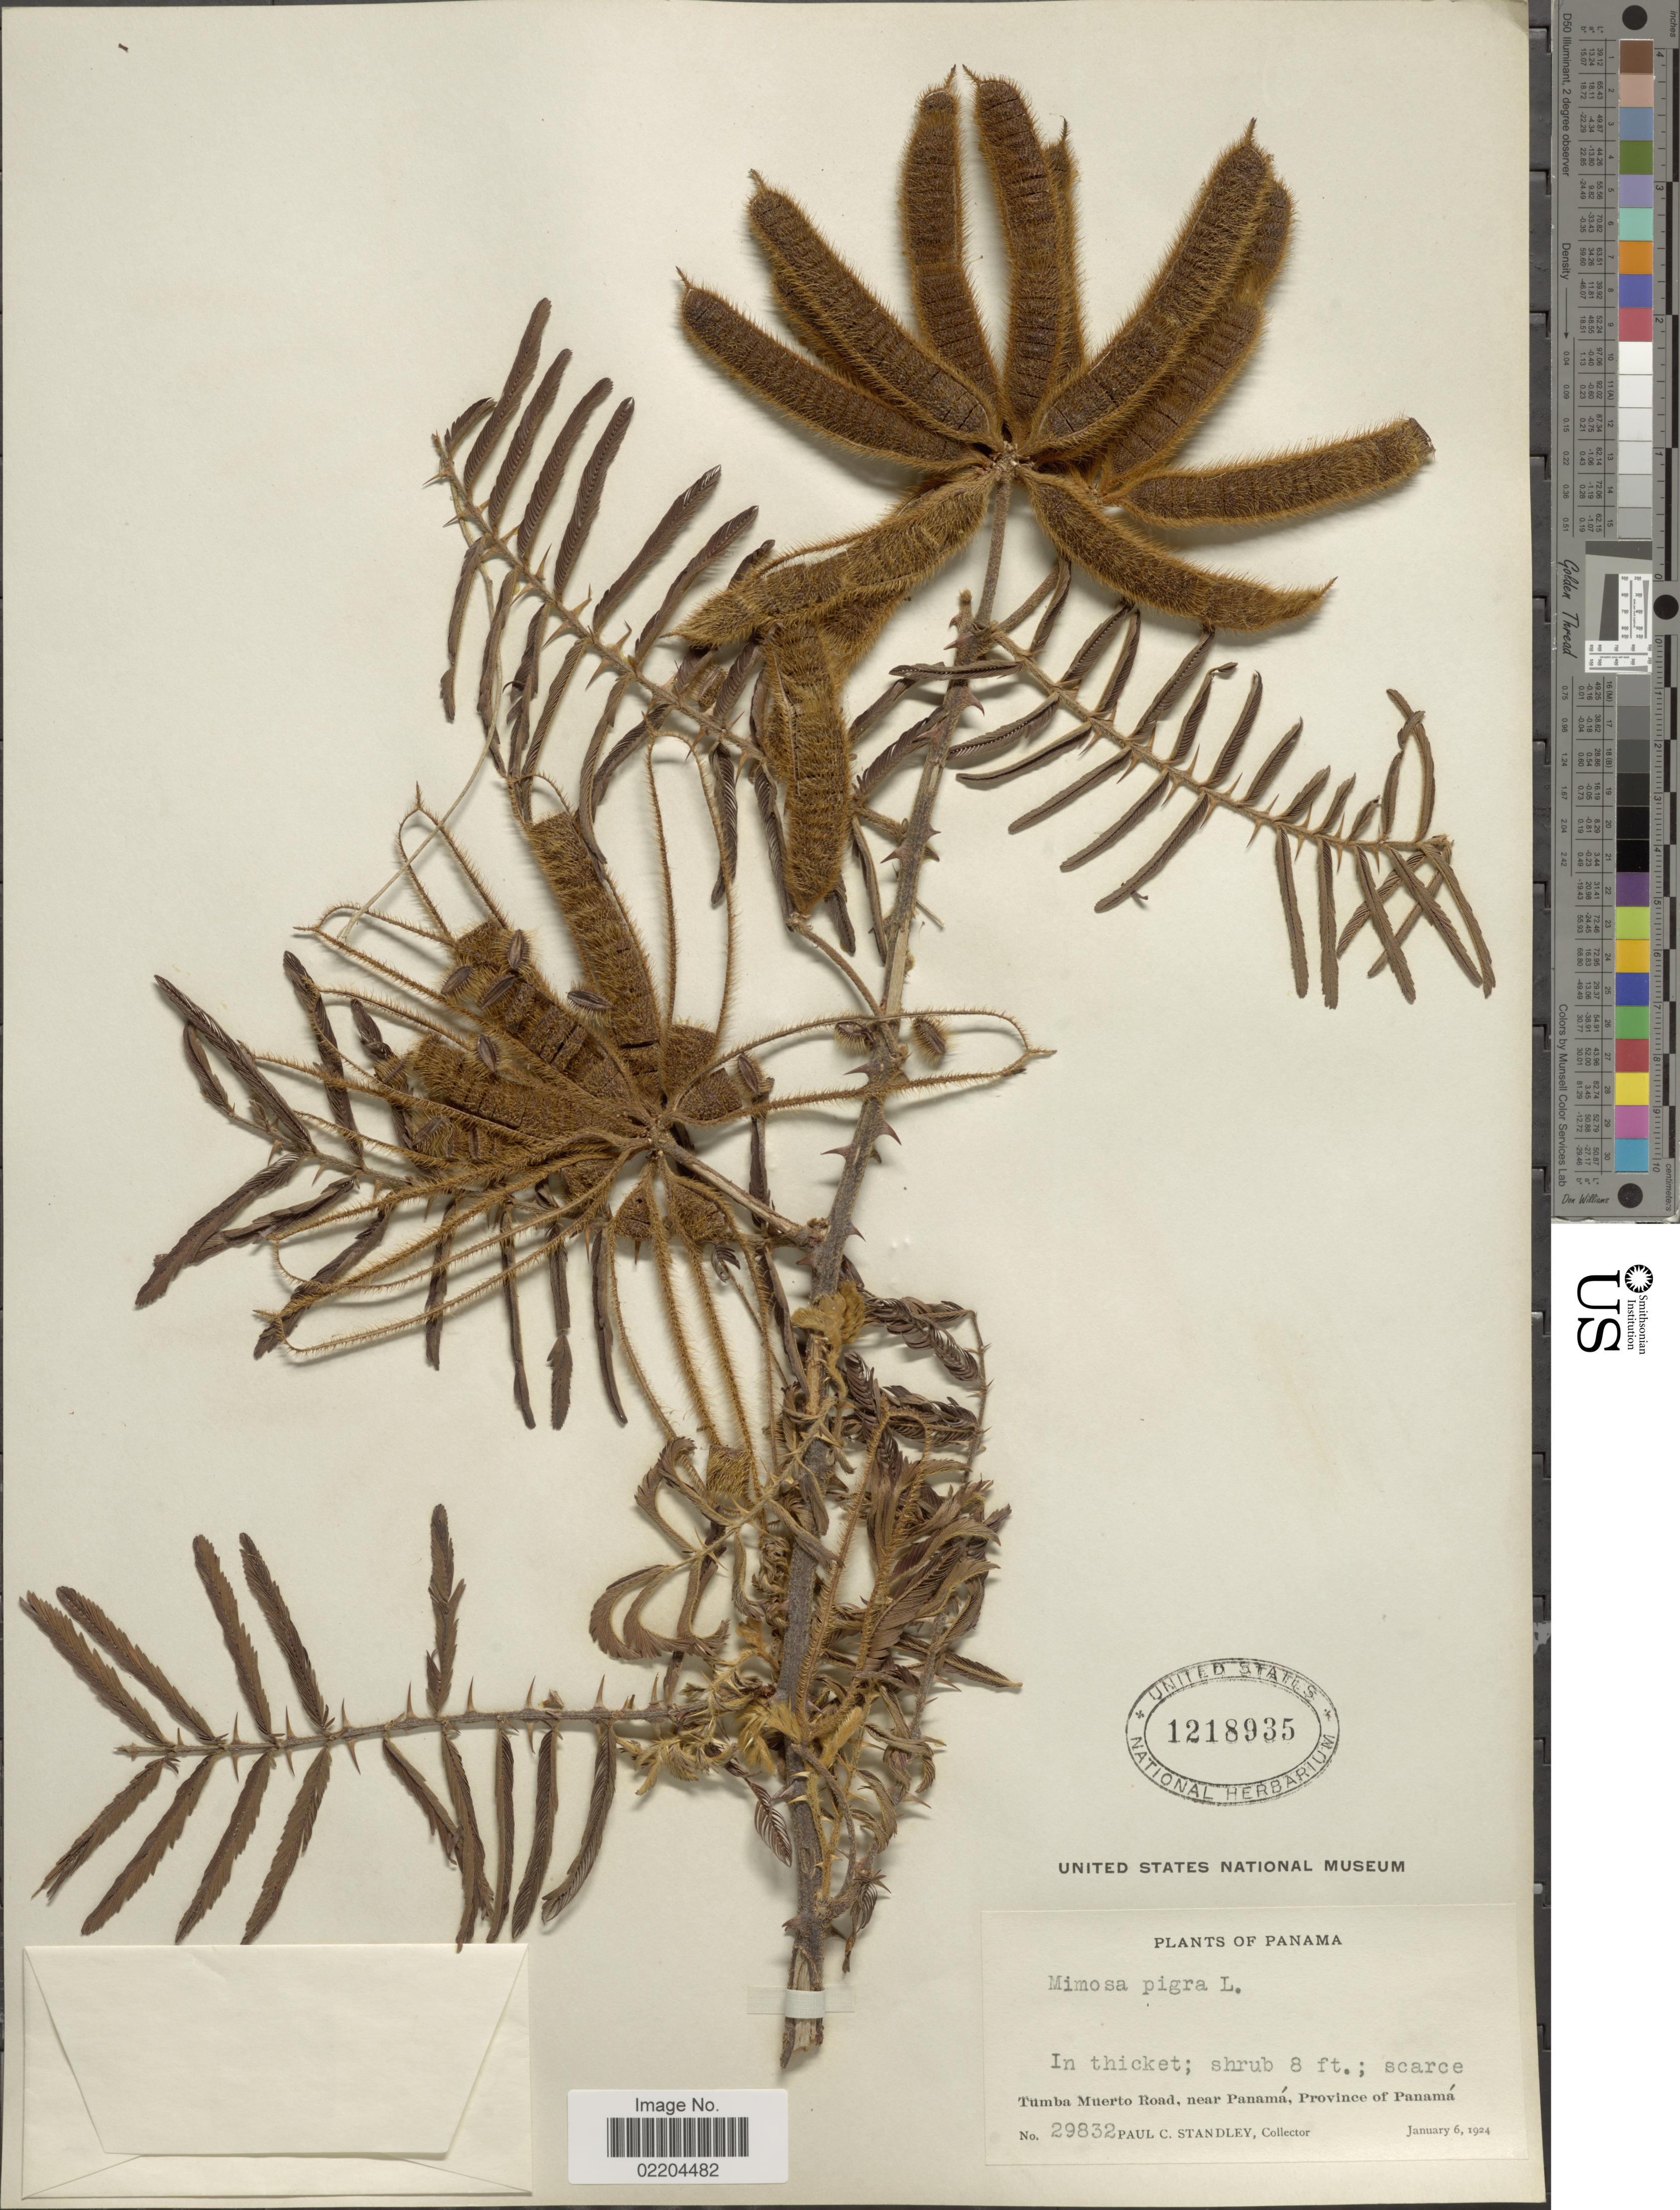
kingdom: Plantae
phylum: Tracheophyta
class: Magnoliopsida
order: Fabales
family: Fabaceae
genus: Mimosa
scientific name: Mimosa pigra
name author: L.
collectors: P. C. Standley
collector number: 29832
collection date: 1924-01-06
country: Panama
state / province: Panamá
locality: Tumba Muerto Road, near Panama, Province of Panama.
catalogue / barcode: US 1218935